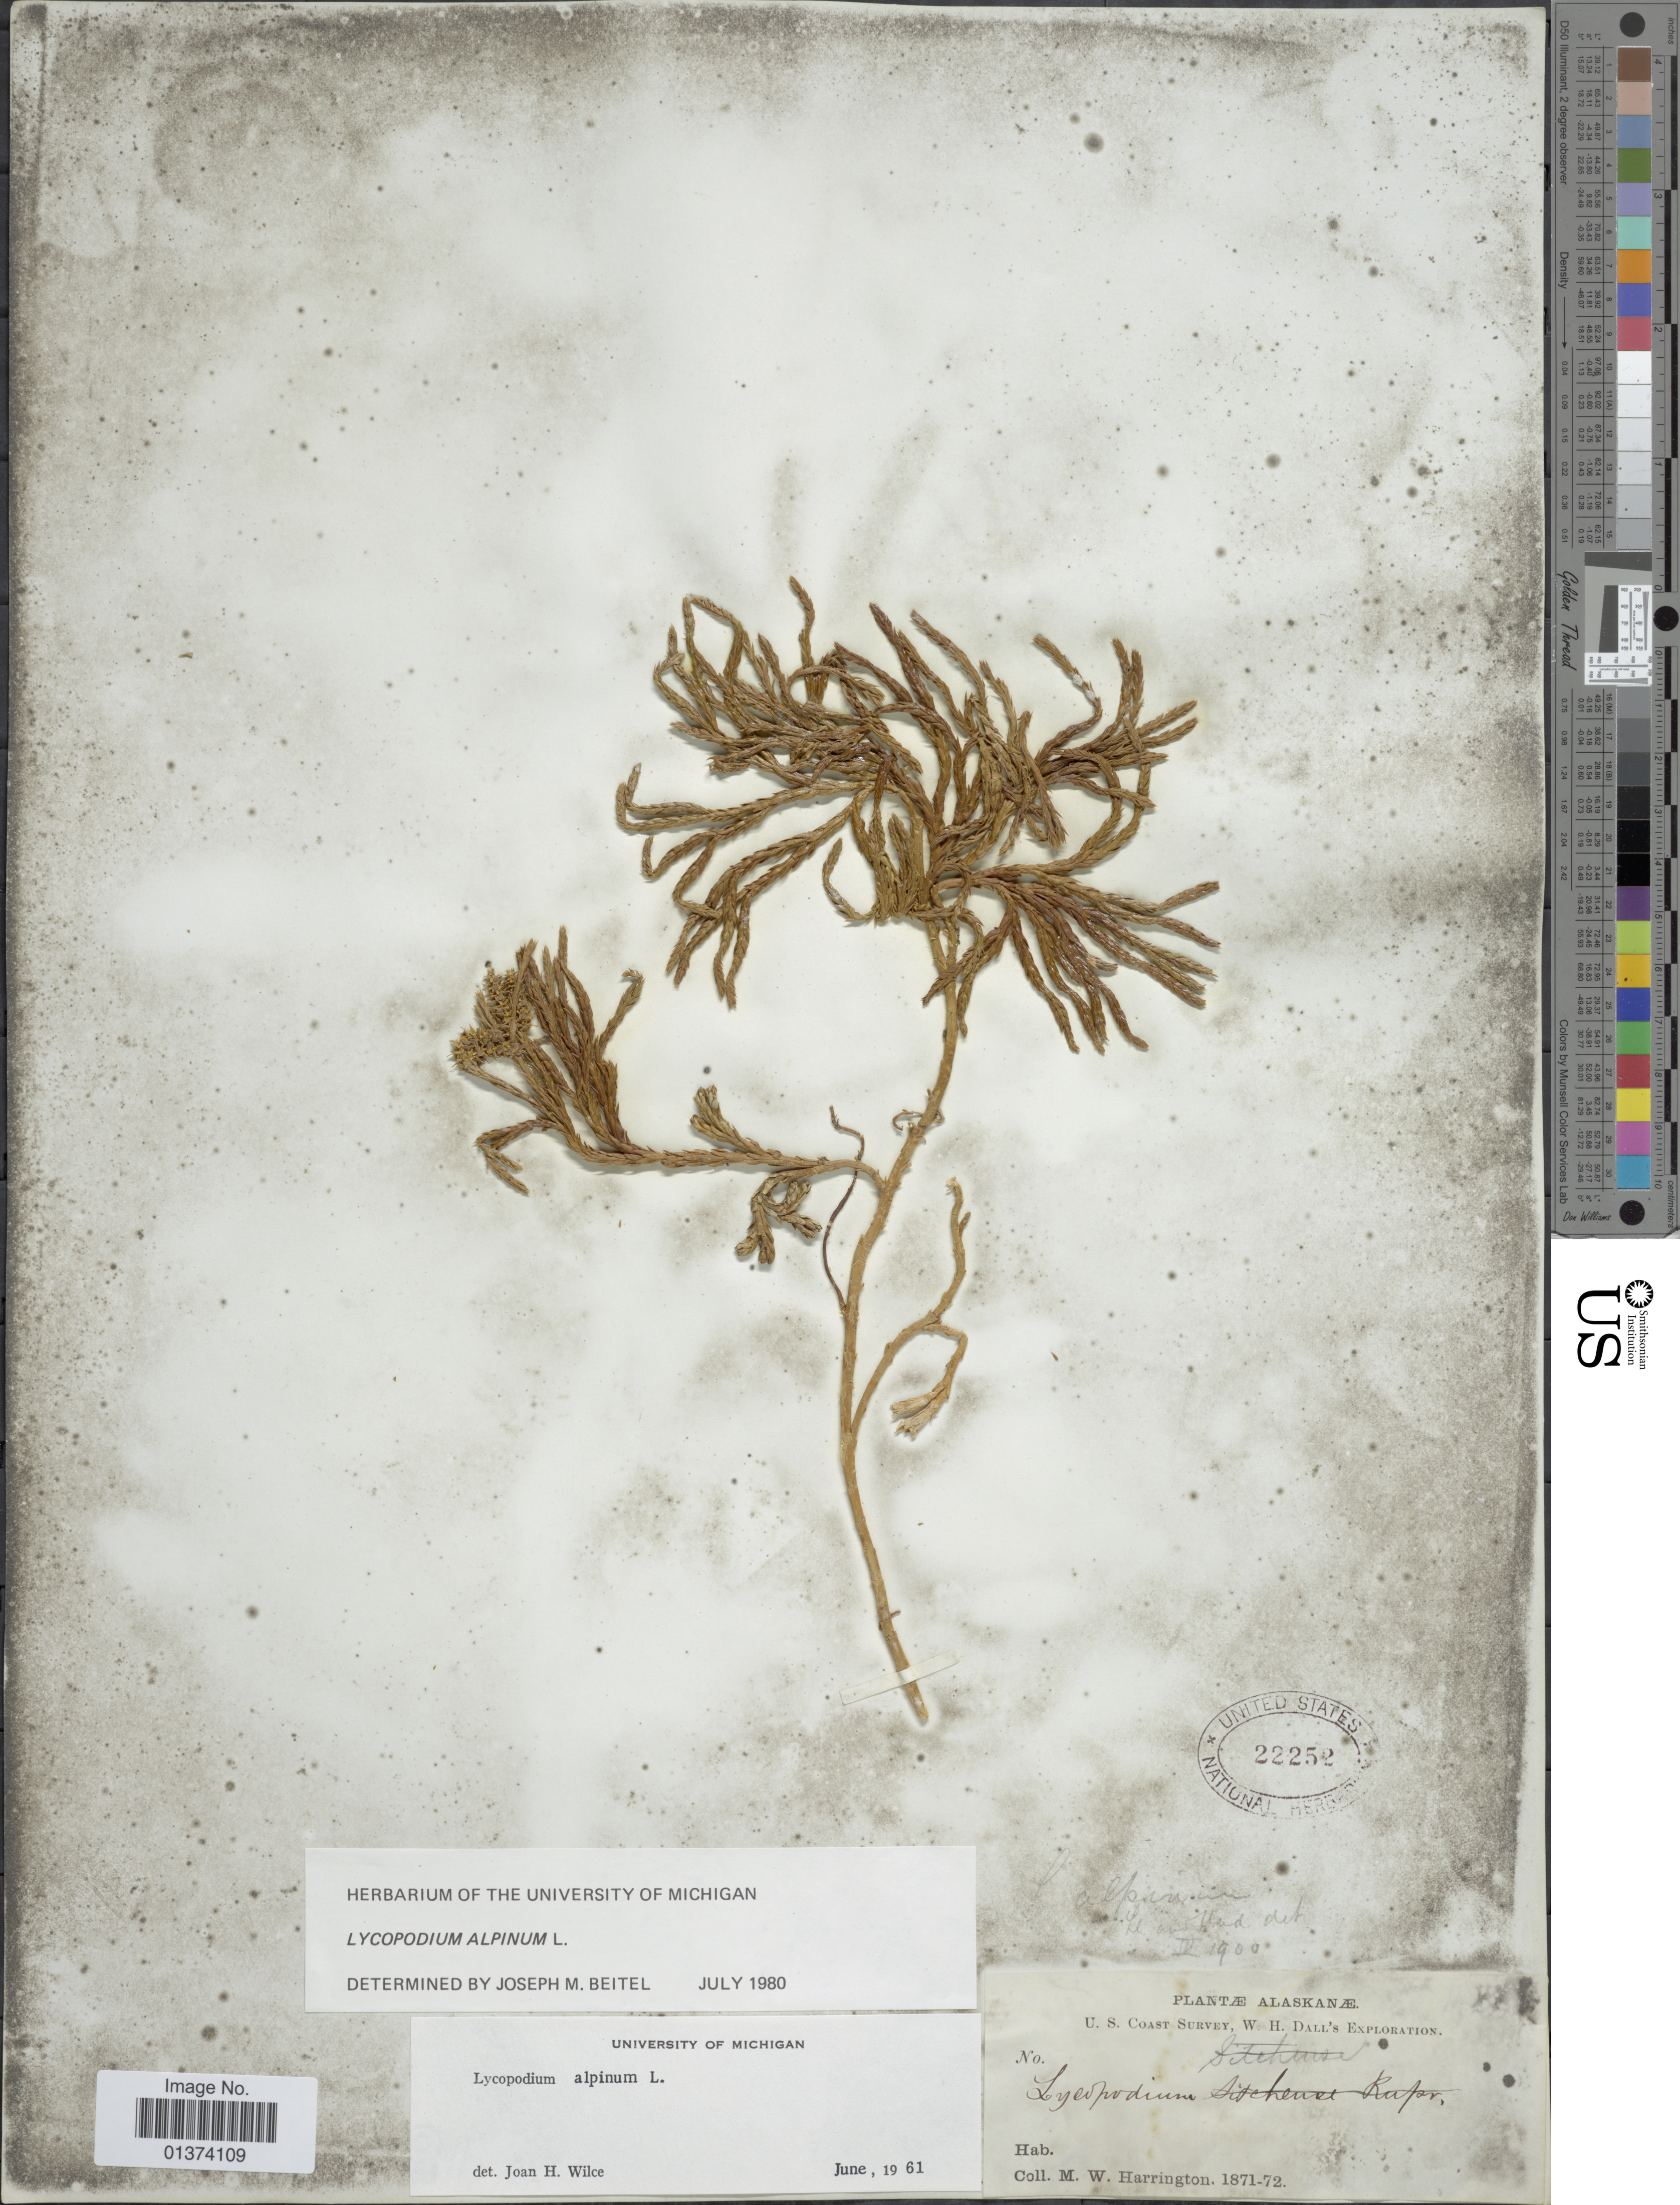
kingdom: Plantae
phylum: Tracheophyta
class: Lycopodiopsida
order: Lycopodiales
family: Lycopodiaceae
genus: Diphasiastrum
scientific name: Diphasiastrum alpinum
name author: (L.) Holub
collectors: M. W. Harrington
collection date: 1871/1872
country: United States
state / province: Alaska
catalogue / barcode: US 22252